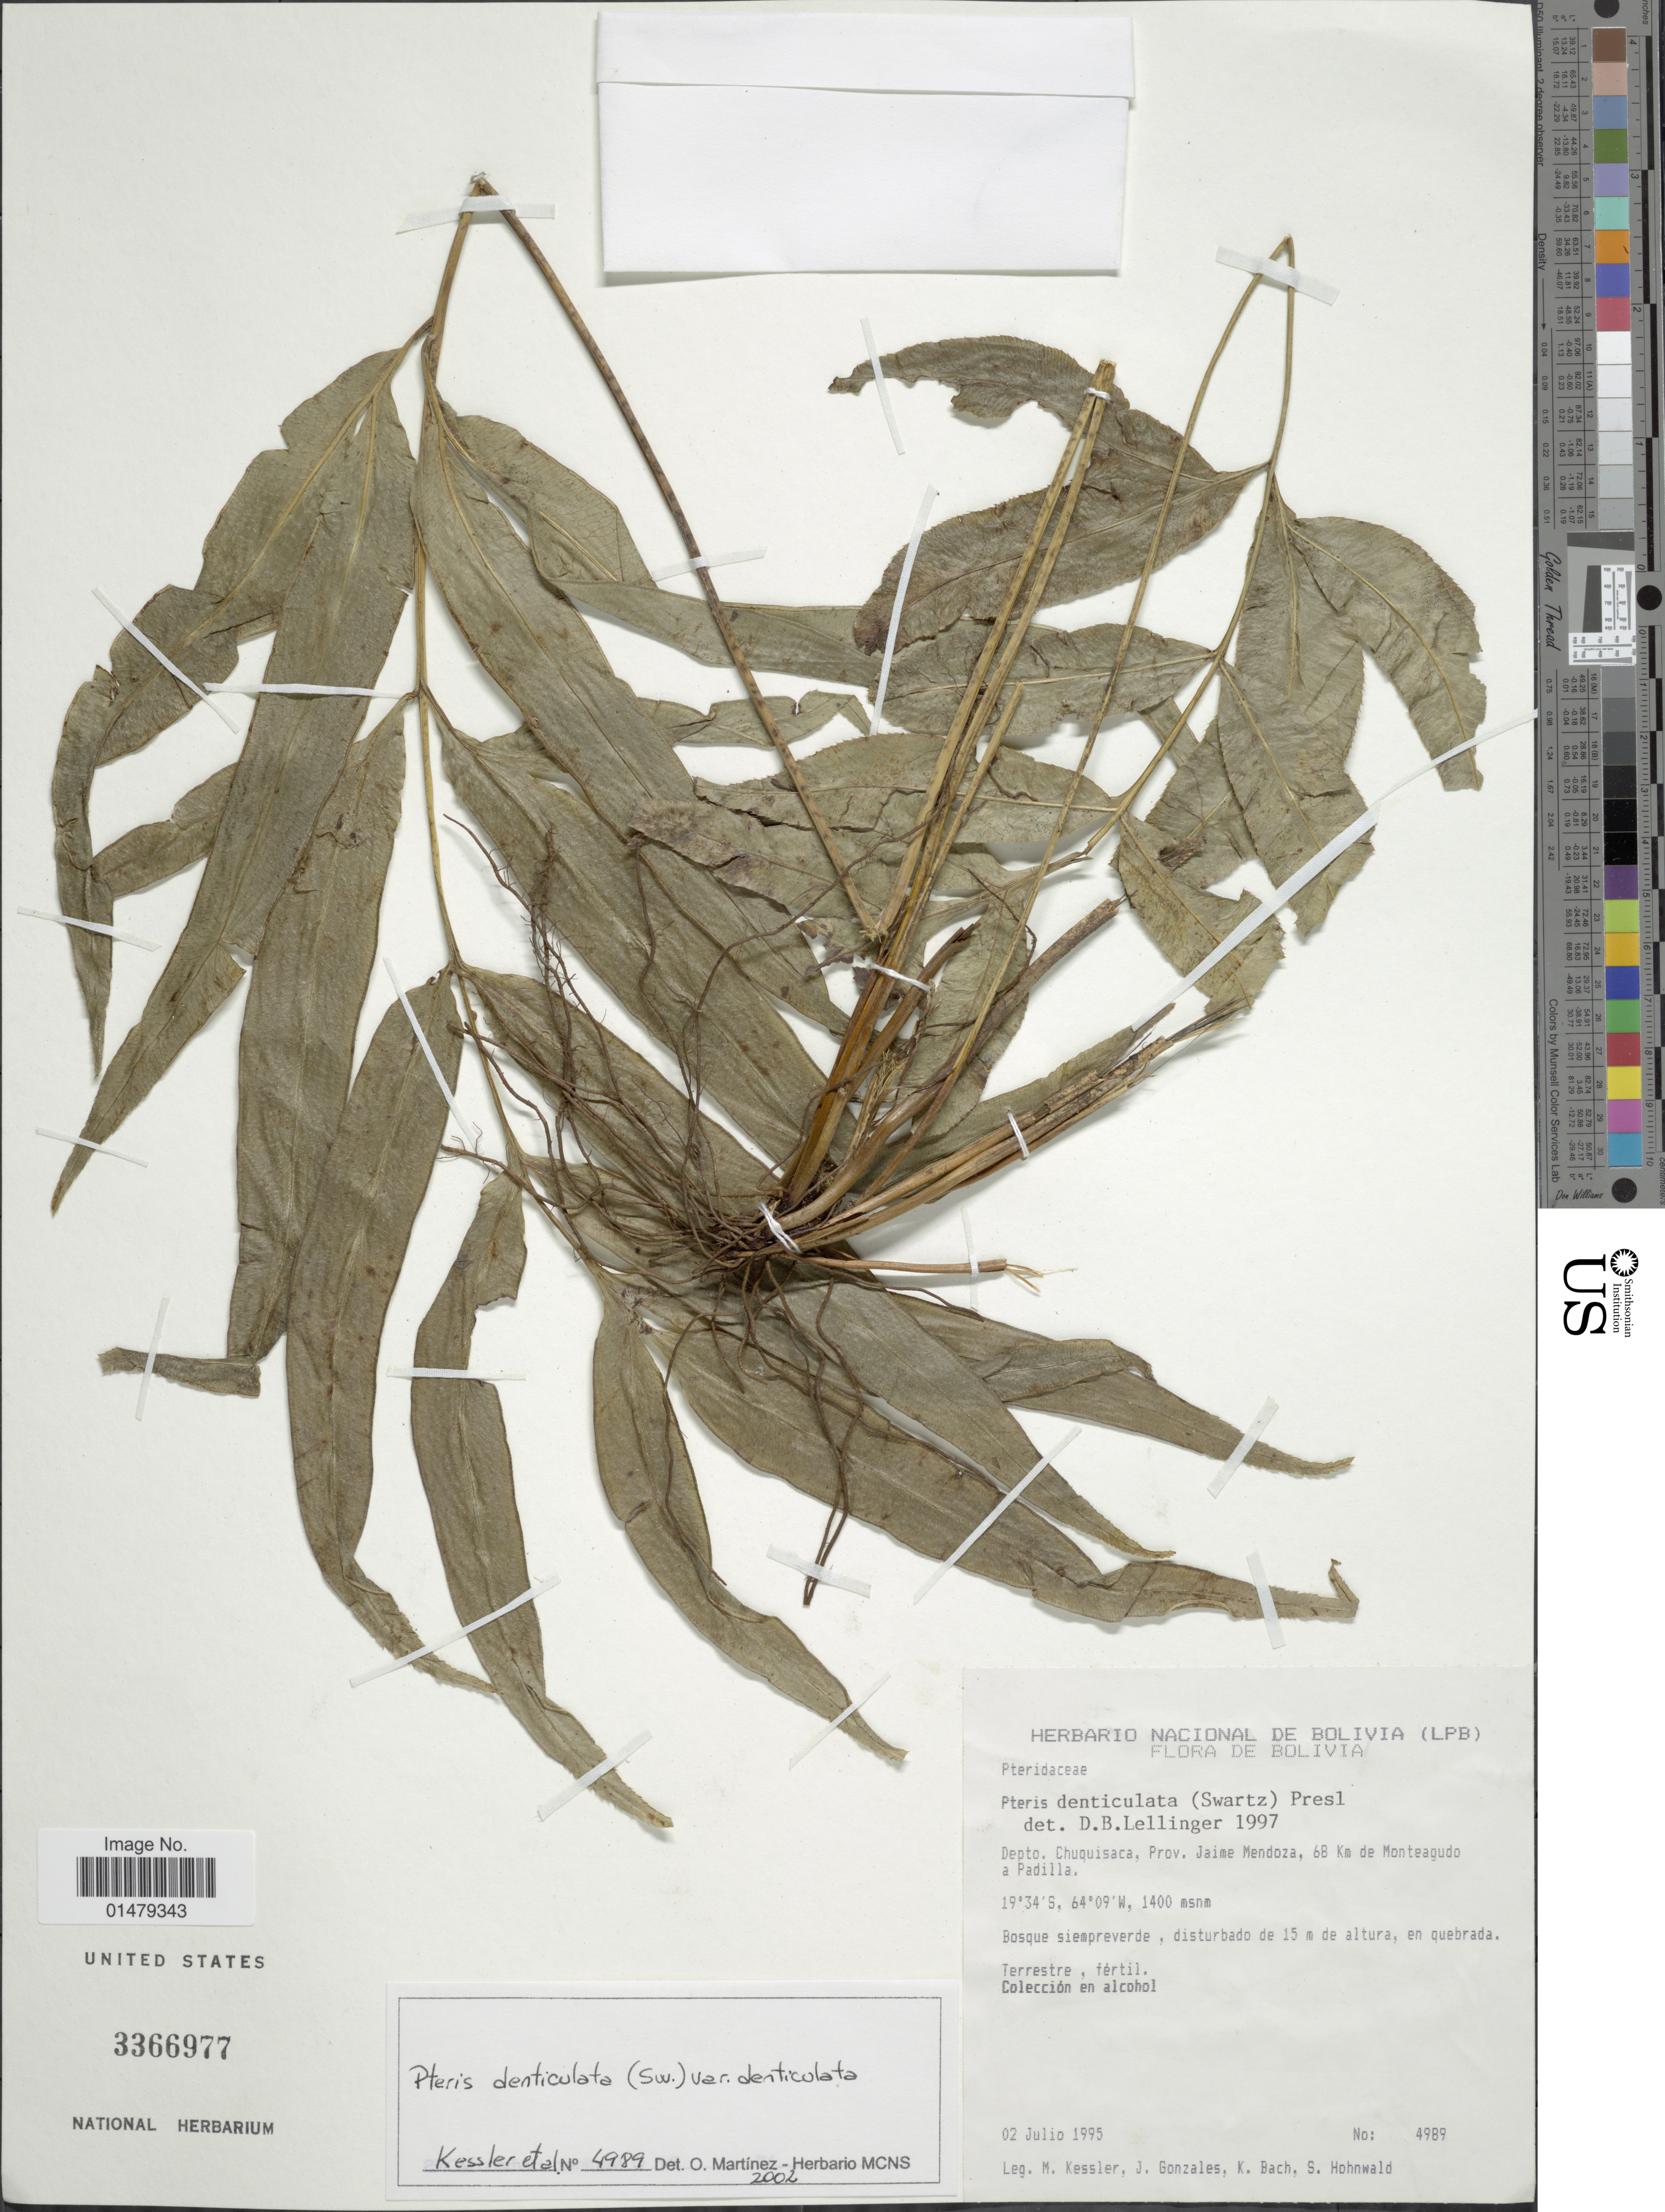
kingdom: Plantae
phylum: Tracheophyta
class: Polypodiopsida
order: Polypodiales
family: Pteridaceae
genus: Pteris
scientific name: Pteris denticulata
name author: Sw.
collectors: M. Kessler, J. Gonzales, K. Bach & S. Hohnwald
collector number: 4989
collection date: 1995-07-02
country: Bolivia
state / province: Chuquisaca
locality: Depto. Chuquisaca, Prov. Jaime Mendoza, 68 Km de Monteagudo a Padilla.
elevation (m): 1400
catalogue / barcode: US 3366977